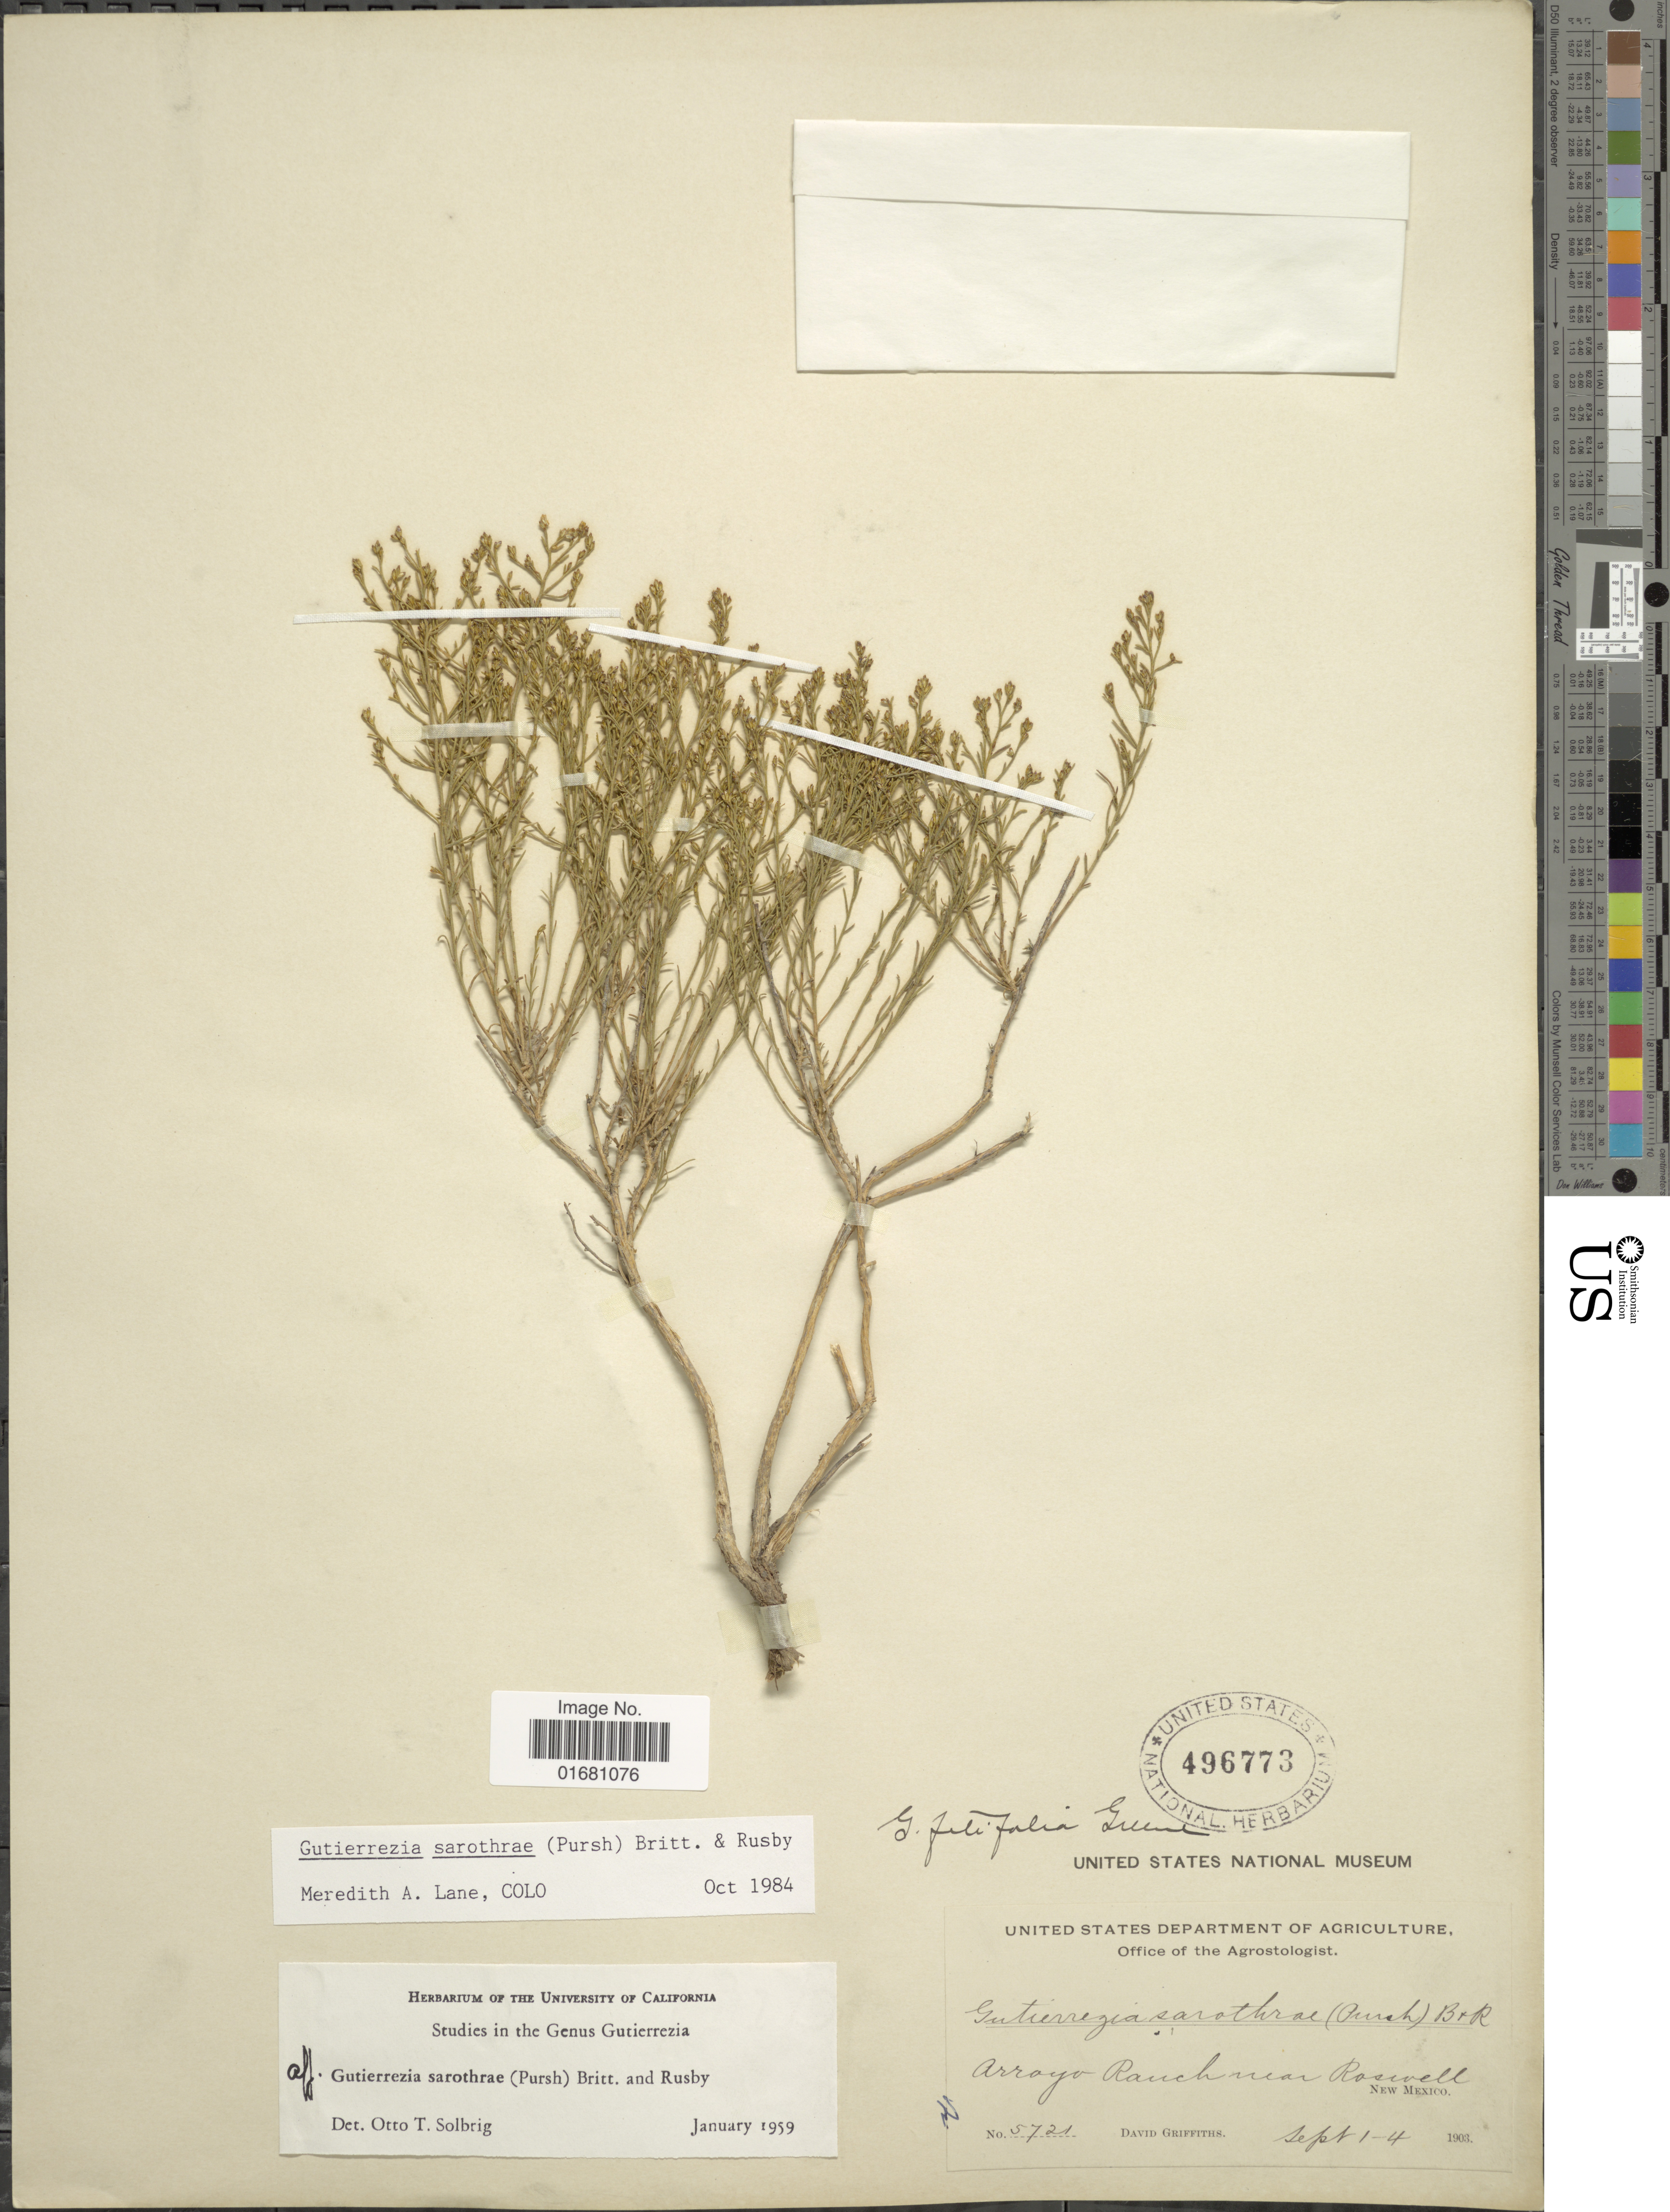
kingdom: Plantae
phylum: Tracheophyta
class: Magnoliopsida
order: Asterales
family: Asteraceae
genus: Gutierrezia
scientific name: Gutierrezia sarothrae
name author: (Pursh) Britton & Rusby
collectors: D. Griffiths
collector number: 5721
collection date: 1903-09-01/1903-09-04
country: United States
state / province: New Mexico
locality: Arrayo Ranch near Roswell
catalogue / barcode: US 496773